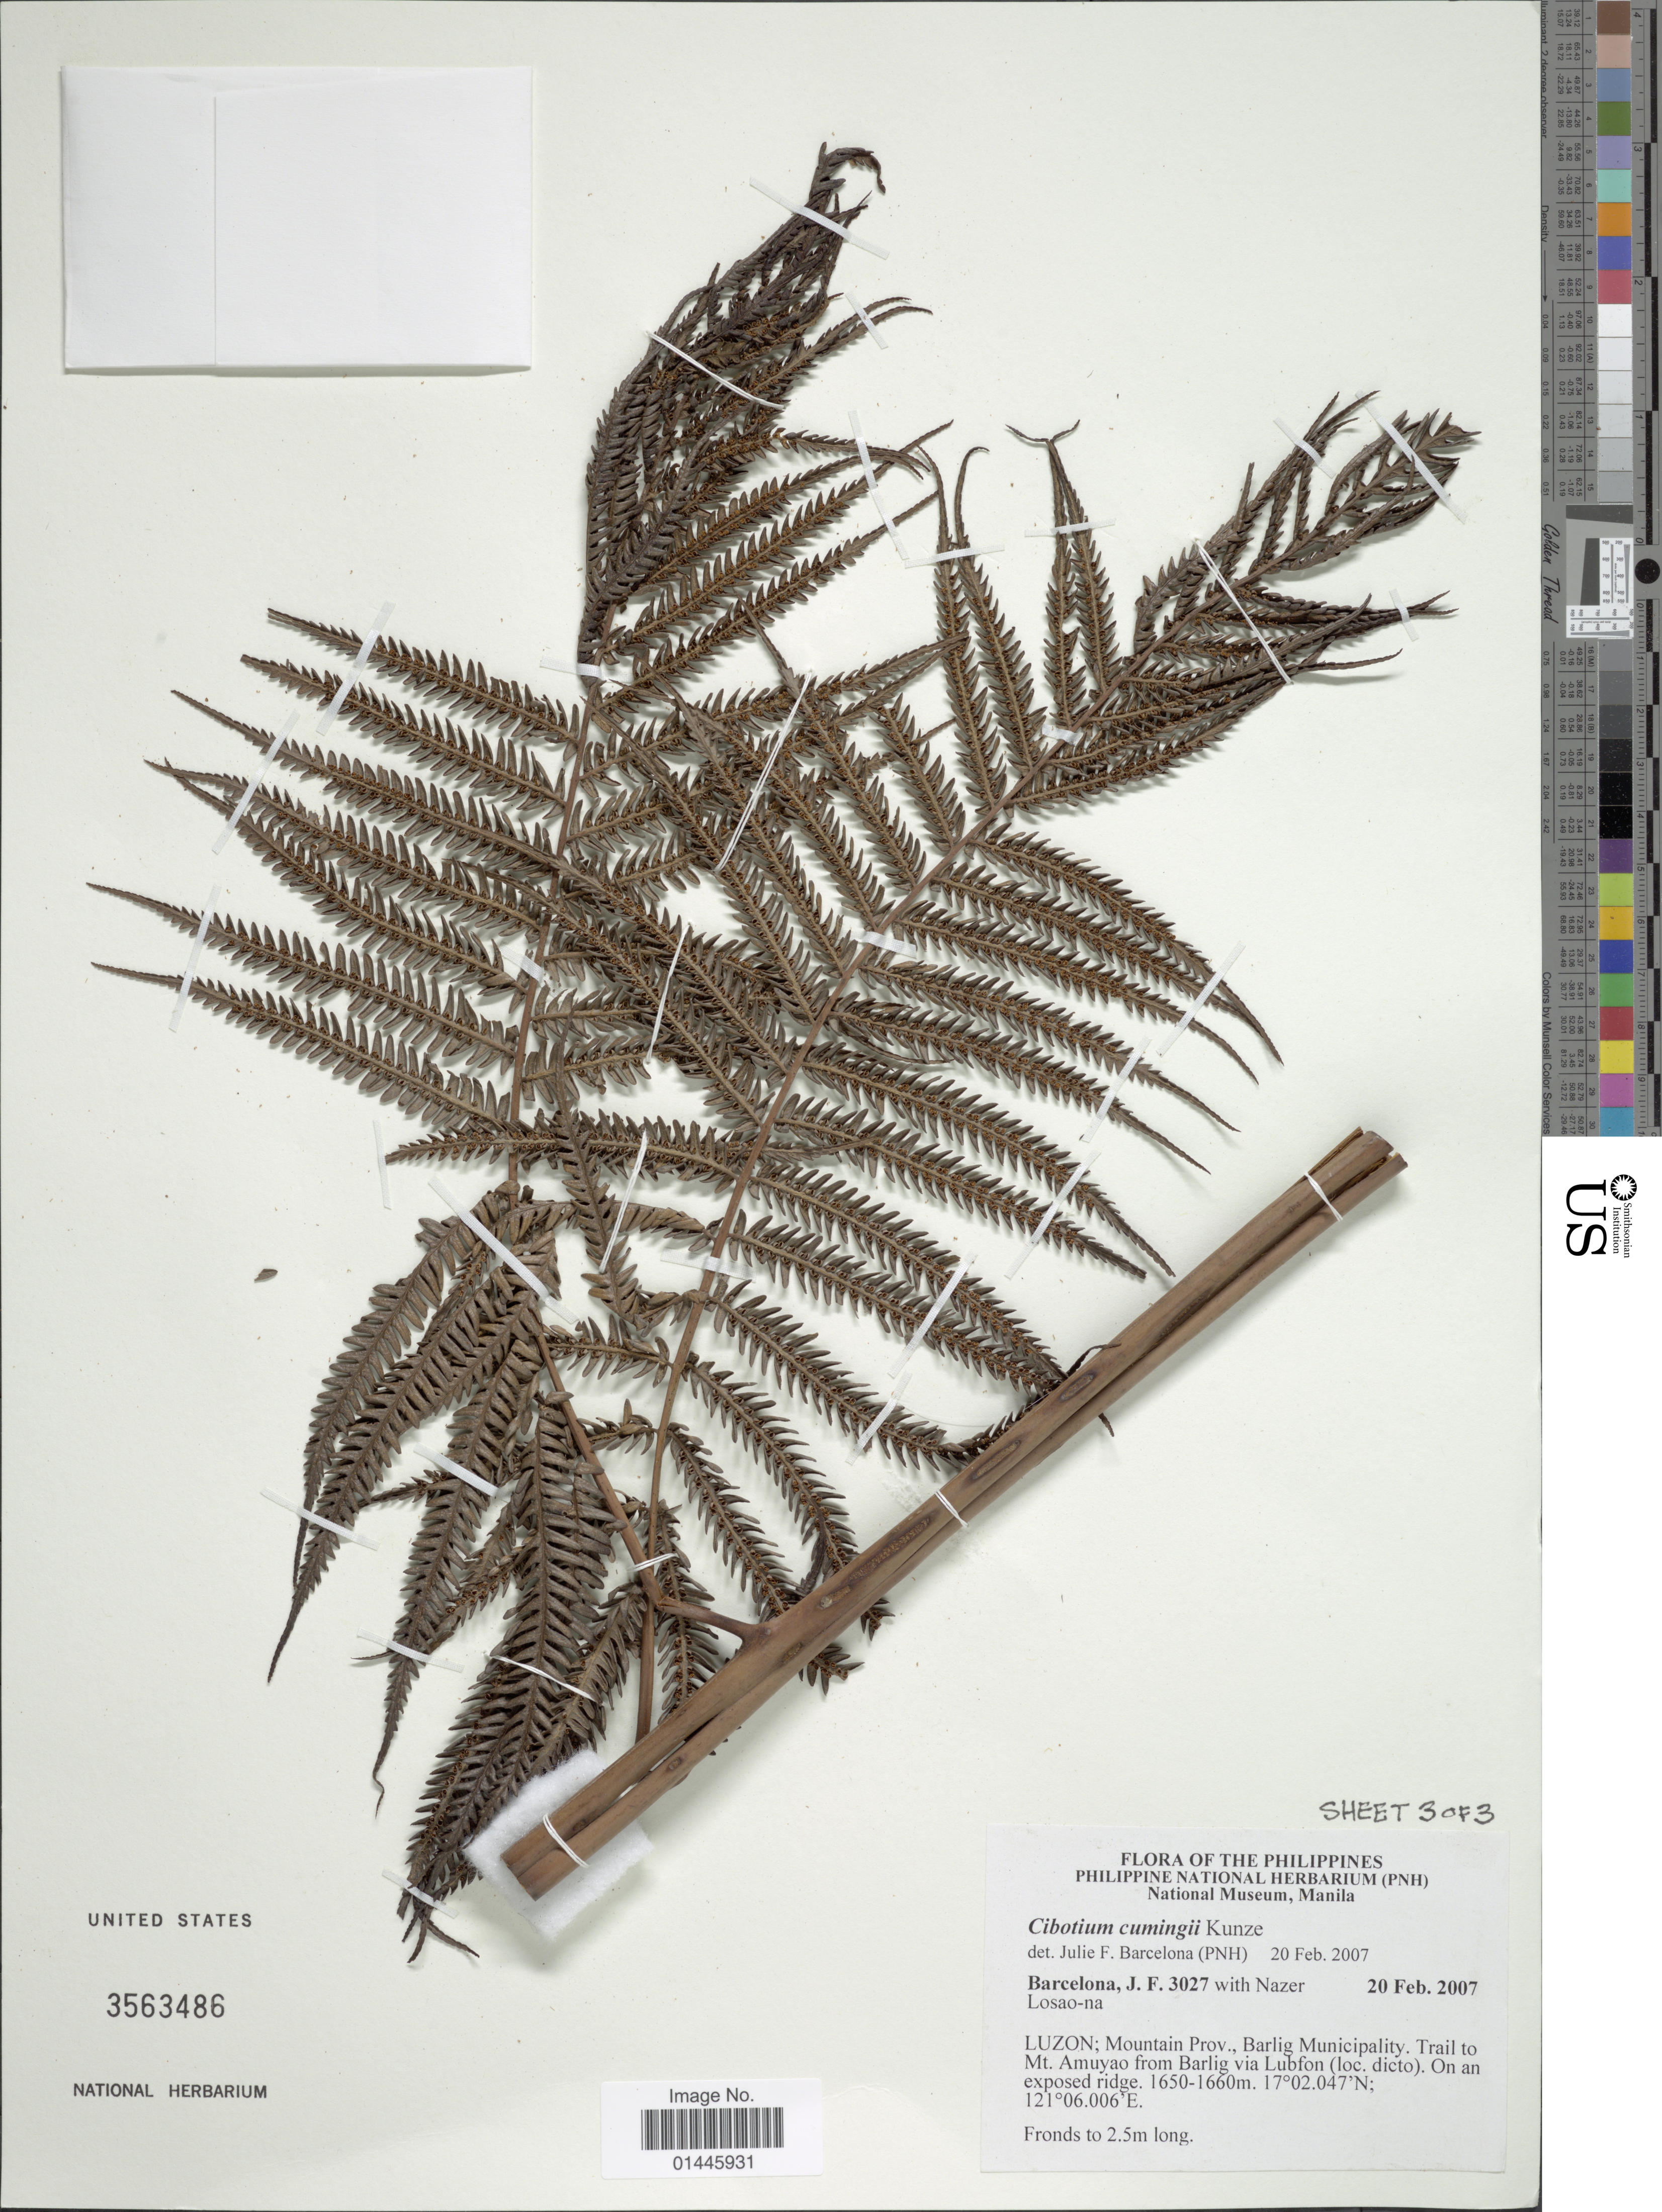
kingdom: Plantae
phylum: Tracheophyta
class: Polypodiopsida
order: Cyatheales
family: Cibotiaceae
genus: Cibotium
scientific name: Cibotium cumingii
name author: Kunze ex Christ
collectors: J. F. Barcelona & N. Losao-na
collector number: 3027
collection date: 2007-02-20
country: Philippines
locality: Luzon: Mountain Prov., Barlig Municipality, trail to Mt. Amuyao from Barlig via Lubfon, on an exposed ridge.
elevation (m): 1650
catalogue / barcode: US 3563486